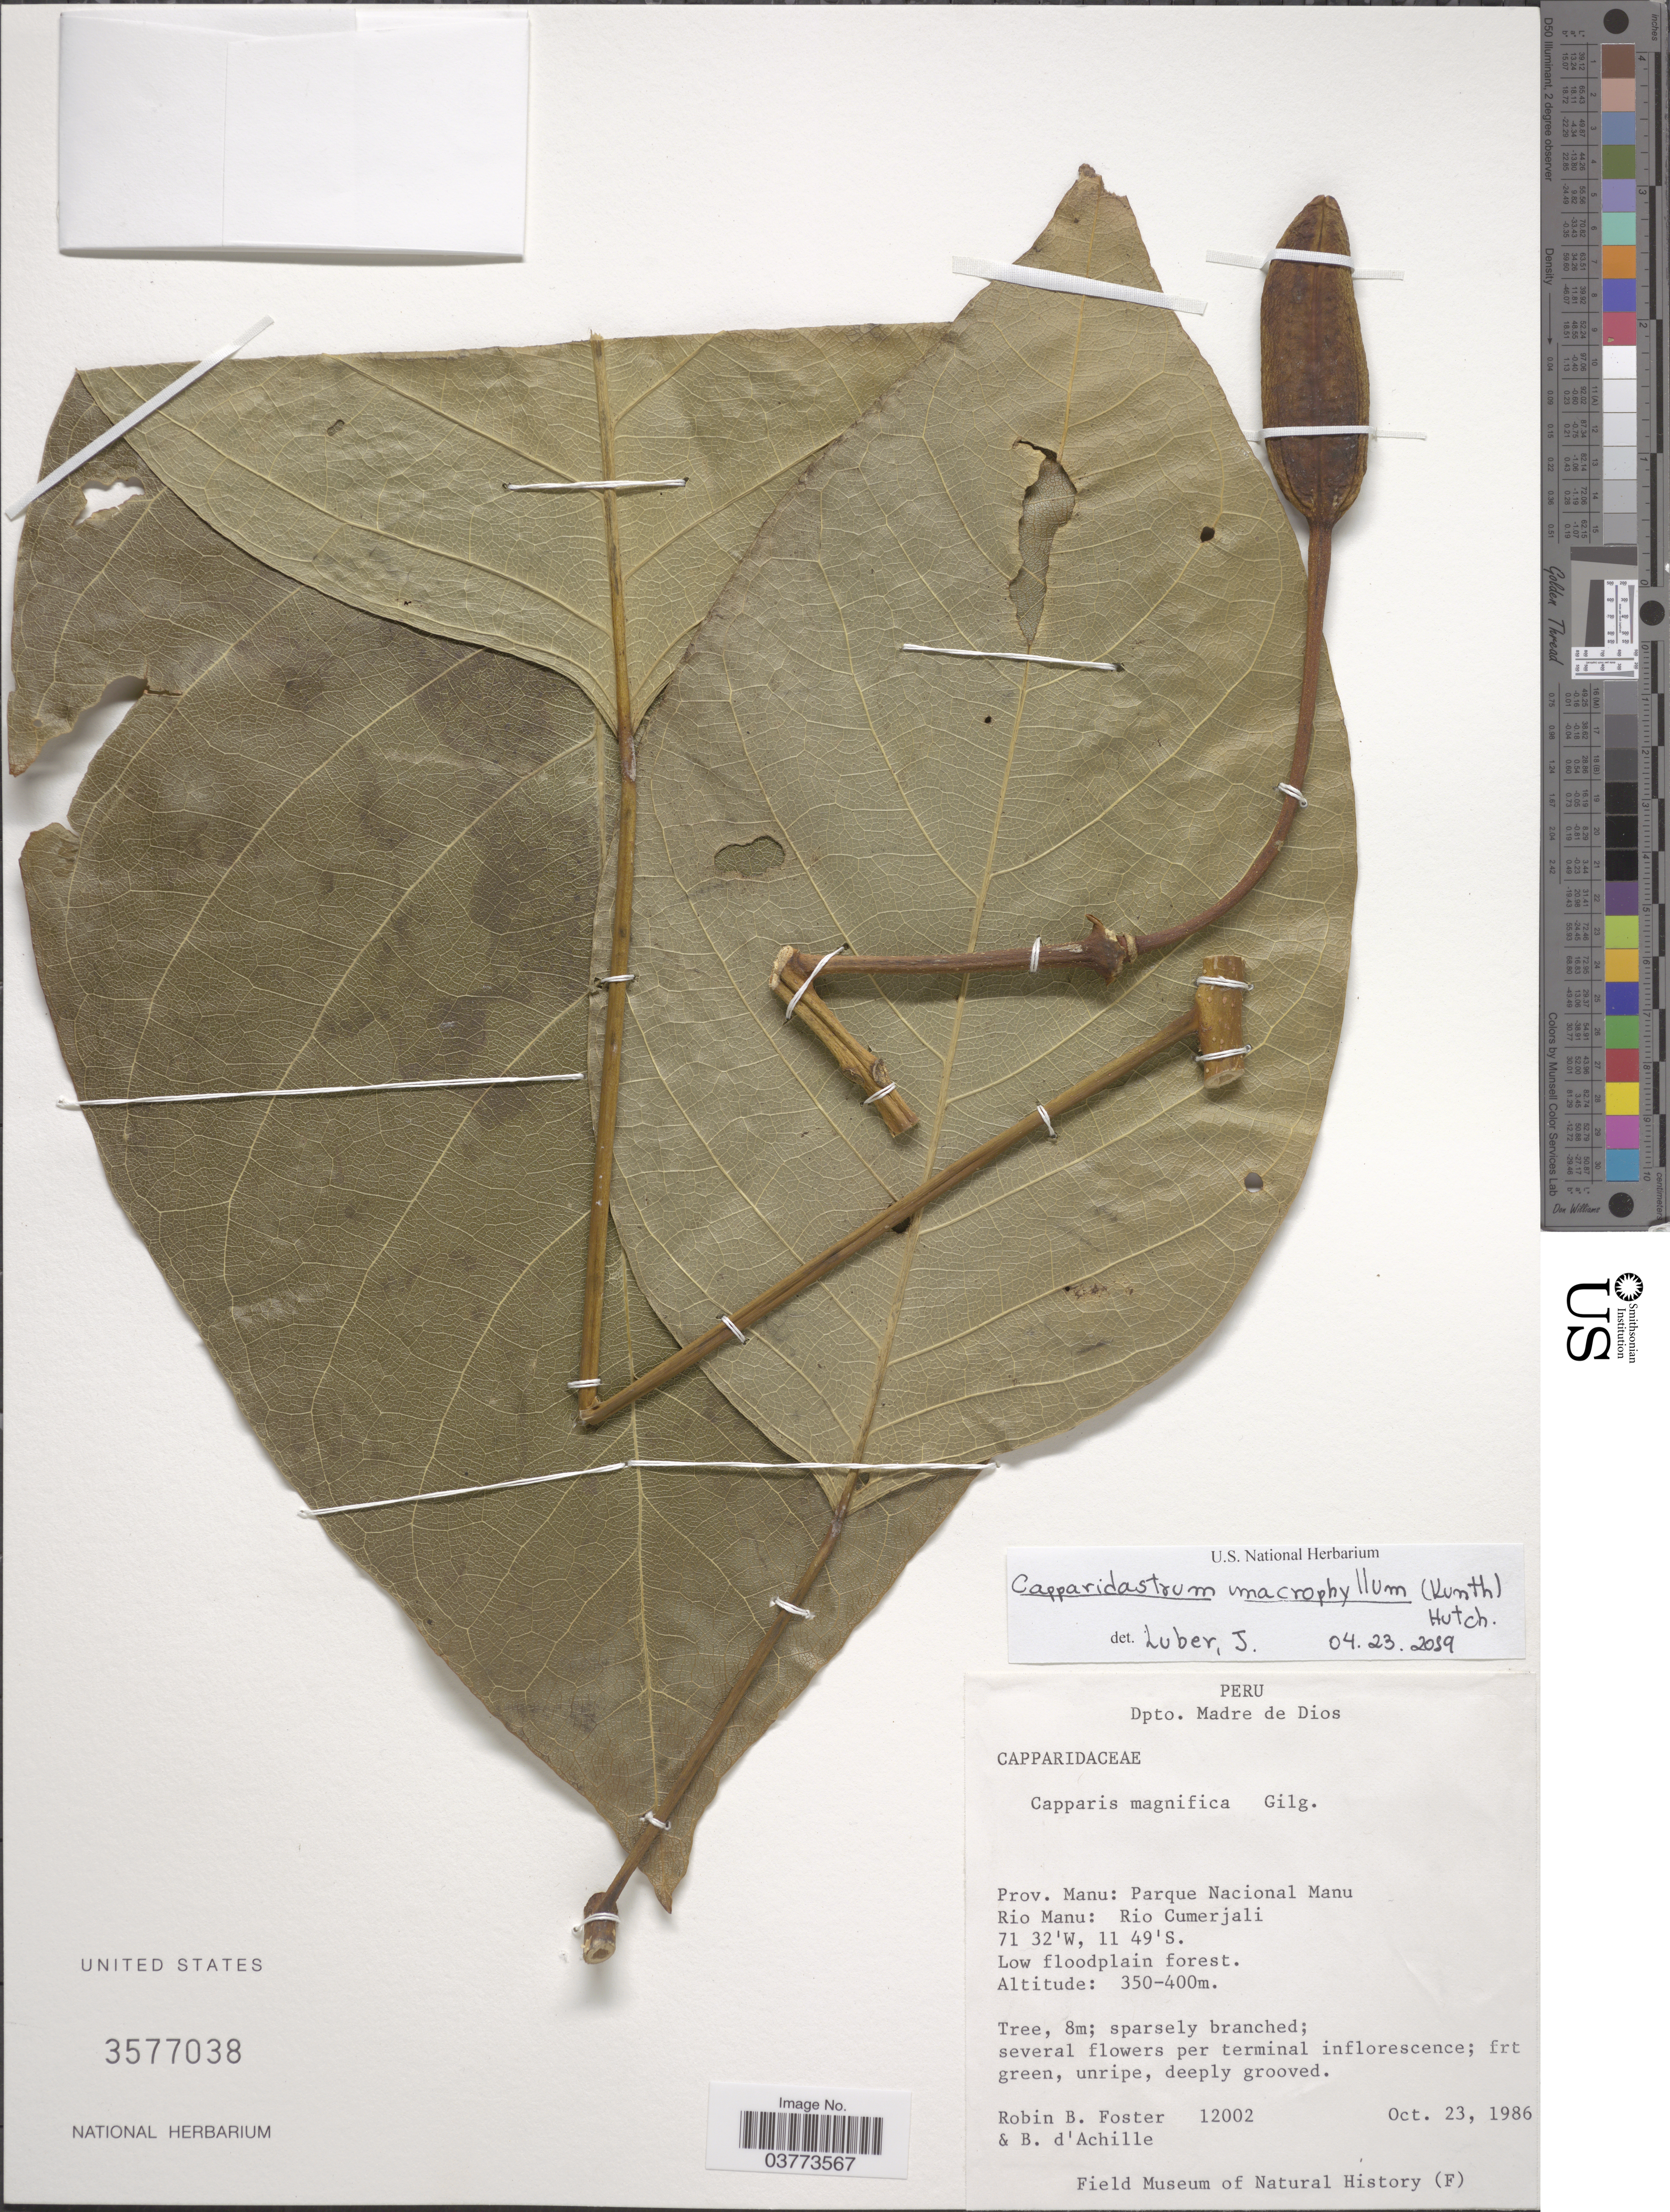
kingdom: Plantae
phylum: Tracheophyta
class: Magnoliopsida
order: Brassicales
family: Capparaceae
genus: Capparidastrum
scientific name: Capparidastrum macrophyllum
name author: (Kunth) Hutch.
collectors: R. B. Foster & B. d'Achille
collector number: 12002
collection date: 1986-10-23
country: Peru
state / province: Madre de Dios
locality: Dpto. Madre de Dios. Prov. Manu: Parque Nacional Manu. Rio Manu: Rio Cumerjali.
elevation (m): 350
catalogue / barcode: US 3577038